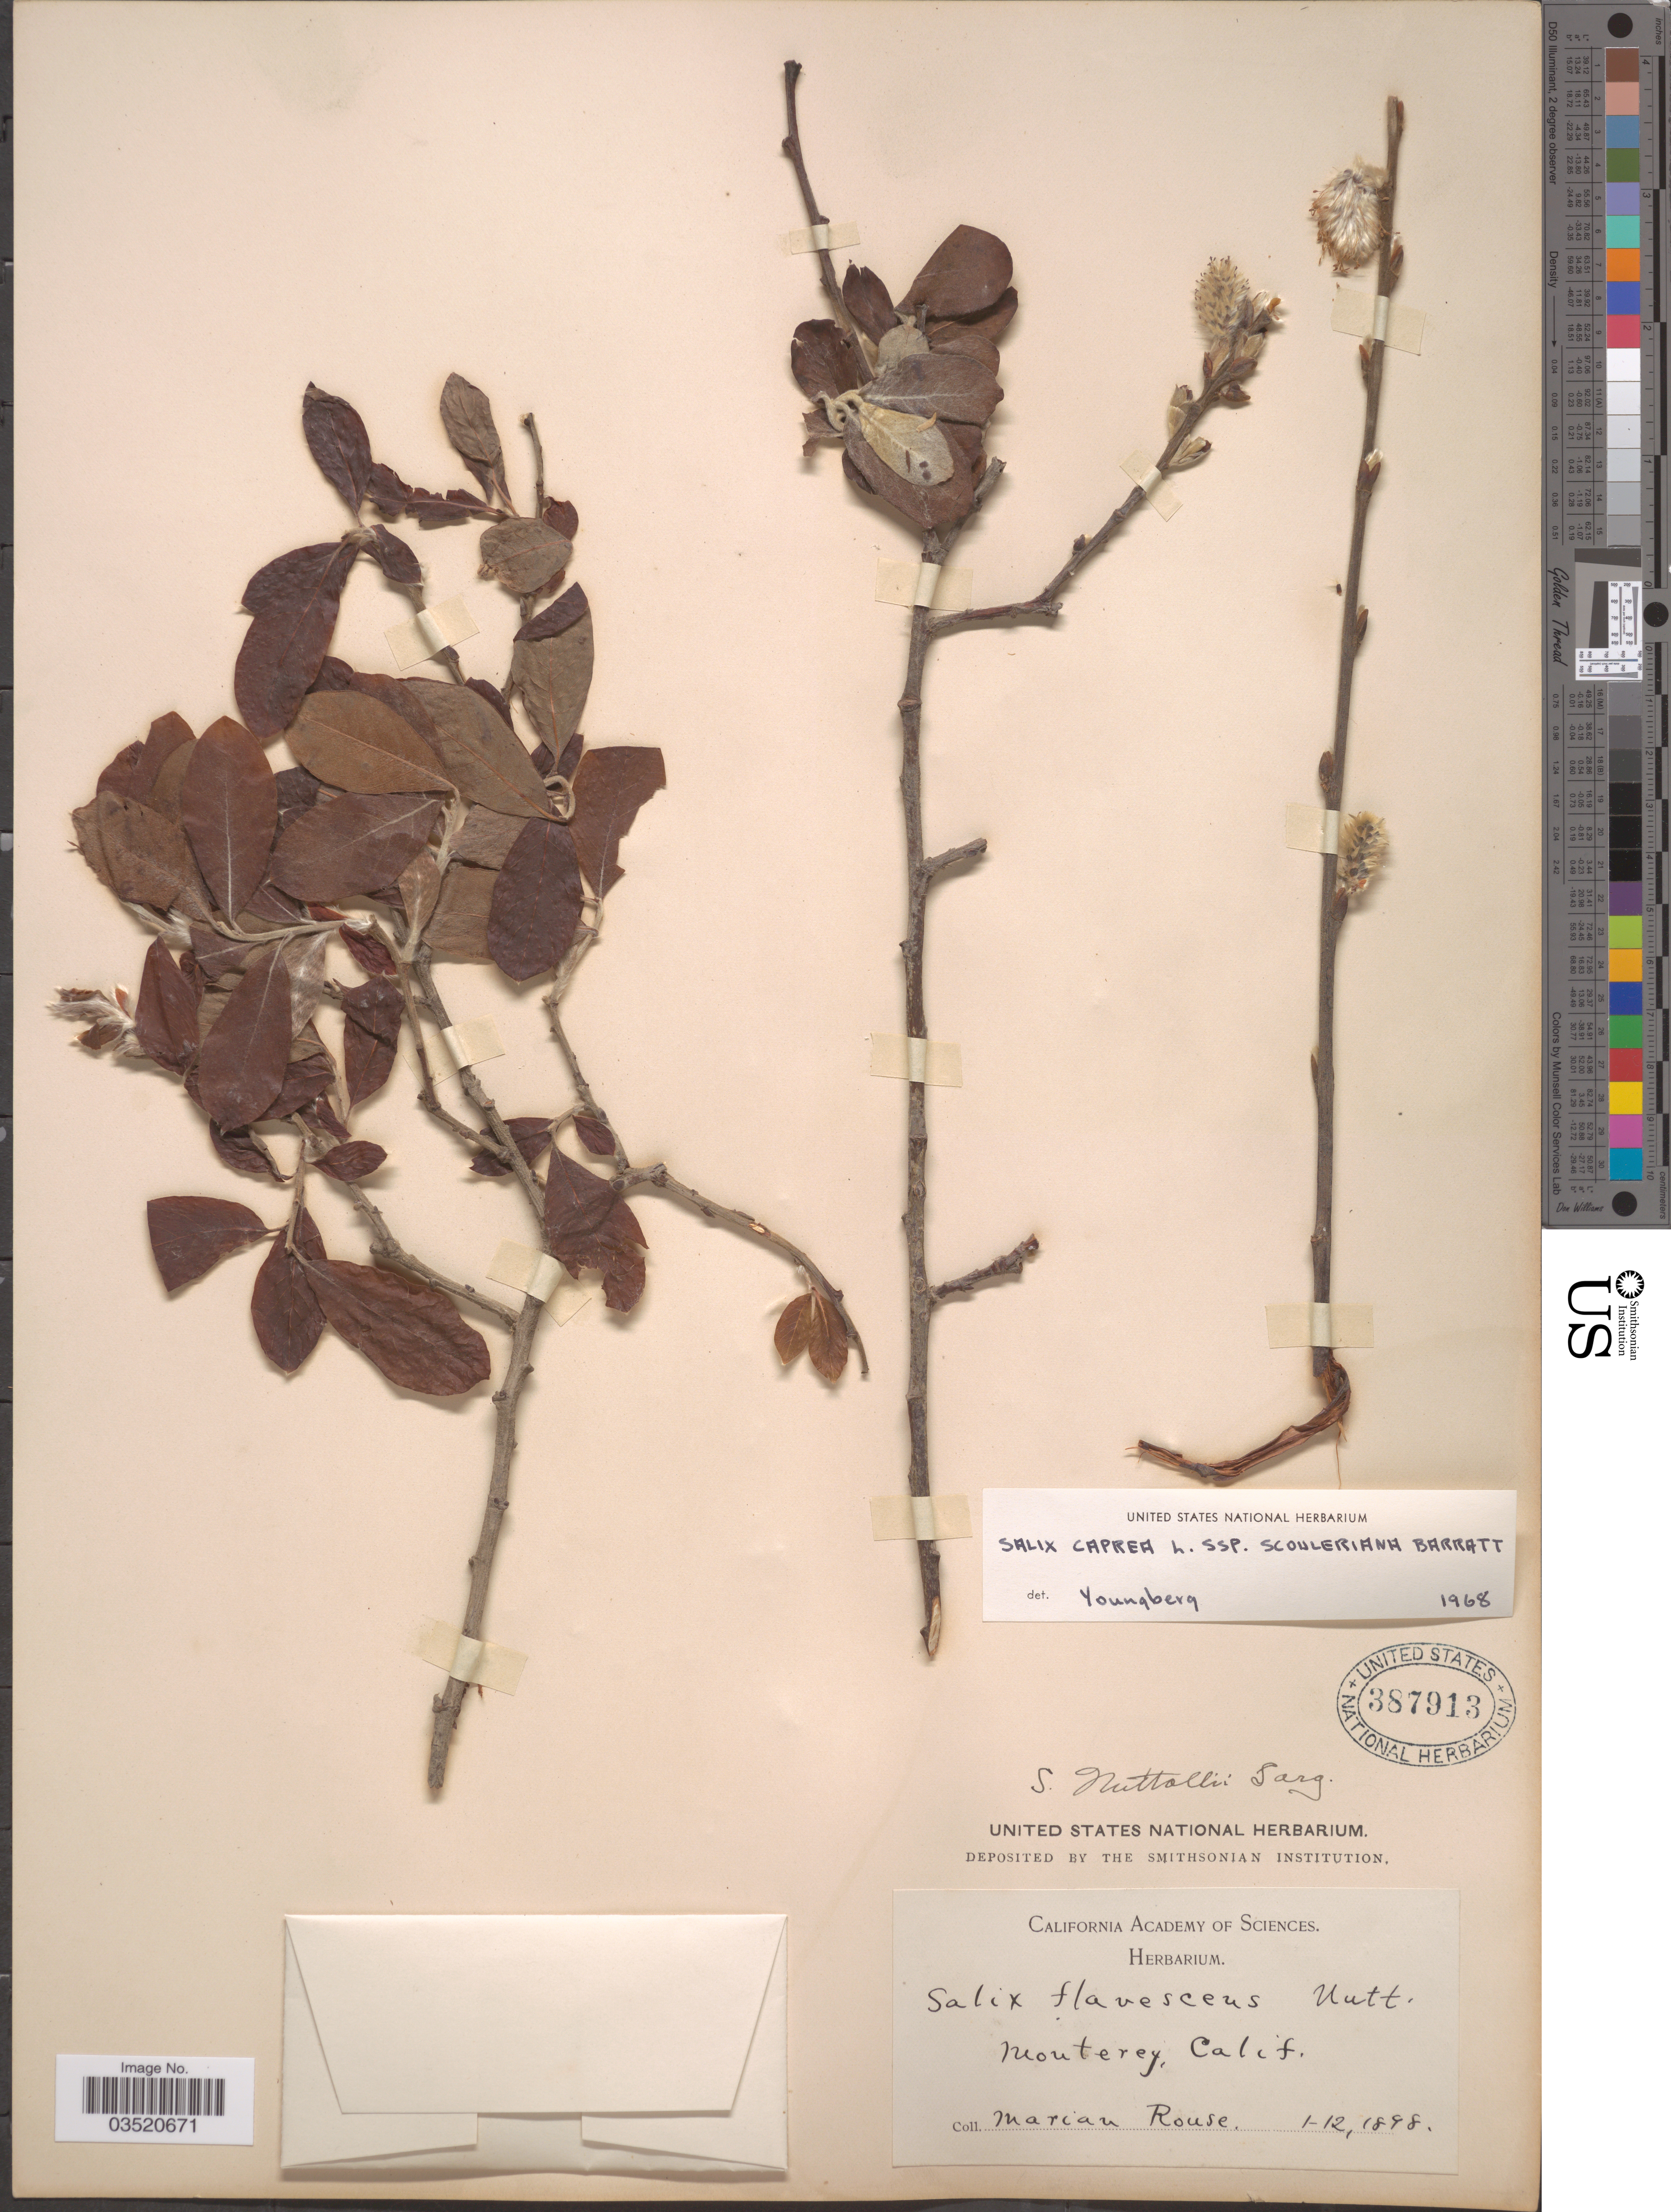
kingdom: Plantae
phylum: Tracheophyta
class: Magnoliopsida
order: Malpighiales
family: Salicaceae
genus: Salix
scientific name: Salix scouleriana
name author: Barratt ex Hook.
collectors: M. Rouse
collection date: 1898-01-12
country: United States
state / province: California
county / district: Monterey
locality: Monterey.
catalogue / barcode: US 387913